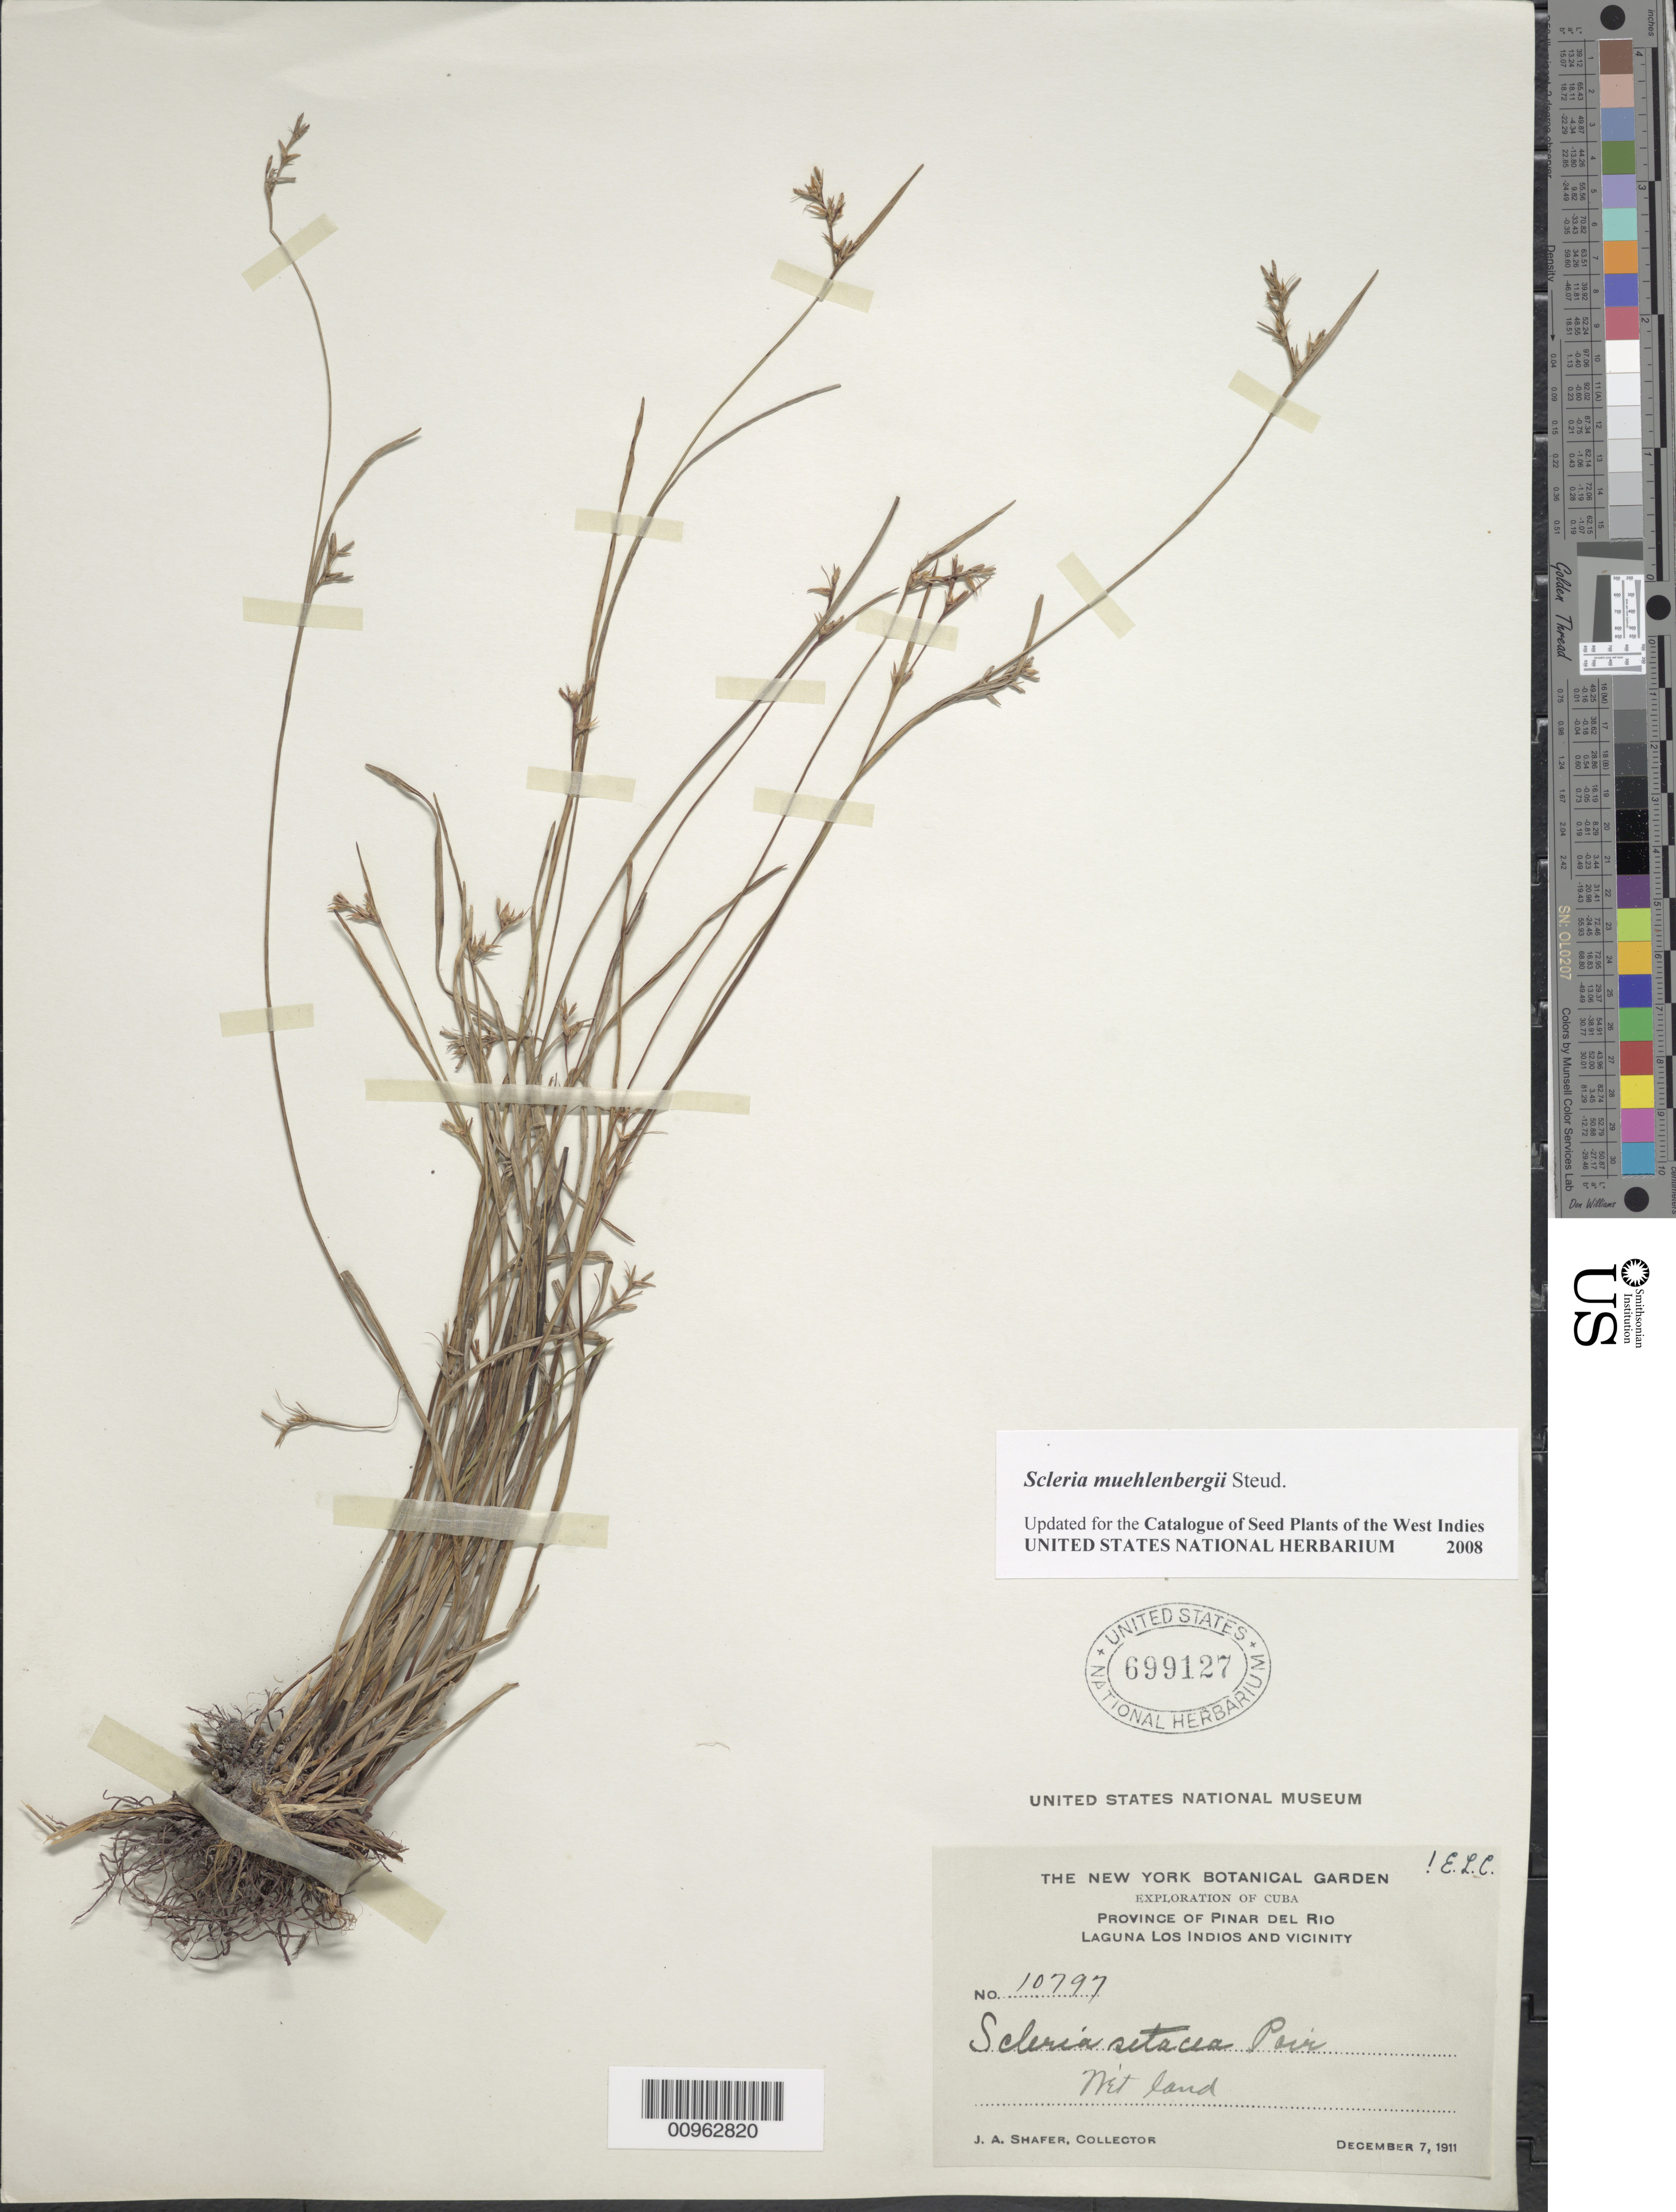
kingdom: Plantae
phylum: Tracheophyta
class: Liliopsida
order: Poales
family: Cyperaceae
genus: Scleria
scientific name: Scleria muehlenbergii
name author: Steud.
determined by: Strong, M. T., (US), Smithsonian Institution - National Museum of Natural History (UNITED STATES)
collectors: J. A. Shafer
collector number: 10797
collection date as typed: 07 Dec 1911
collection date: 1911-12-07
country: Cuba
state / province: Pinar del Rio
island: Cuba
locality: Laguna Los Indios and vicinity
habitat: Wet land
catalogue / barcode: US 699127